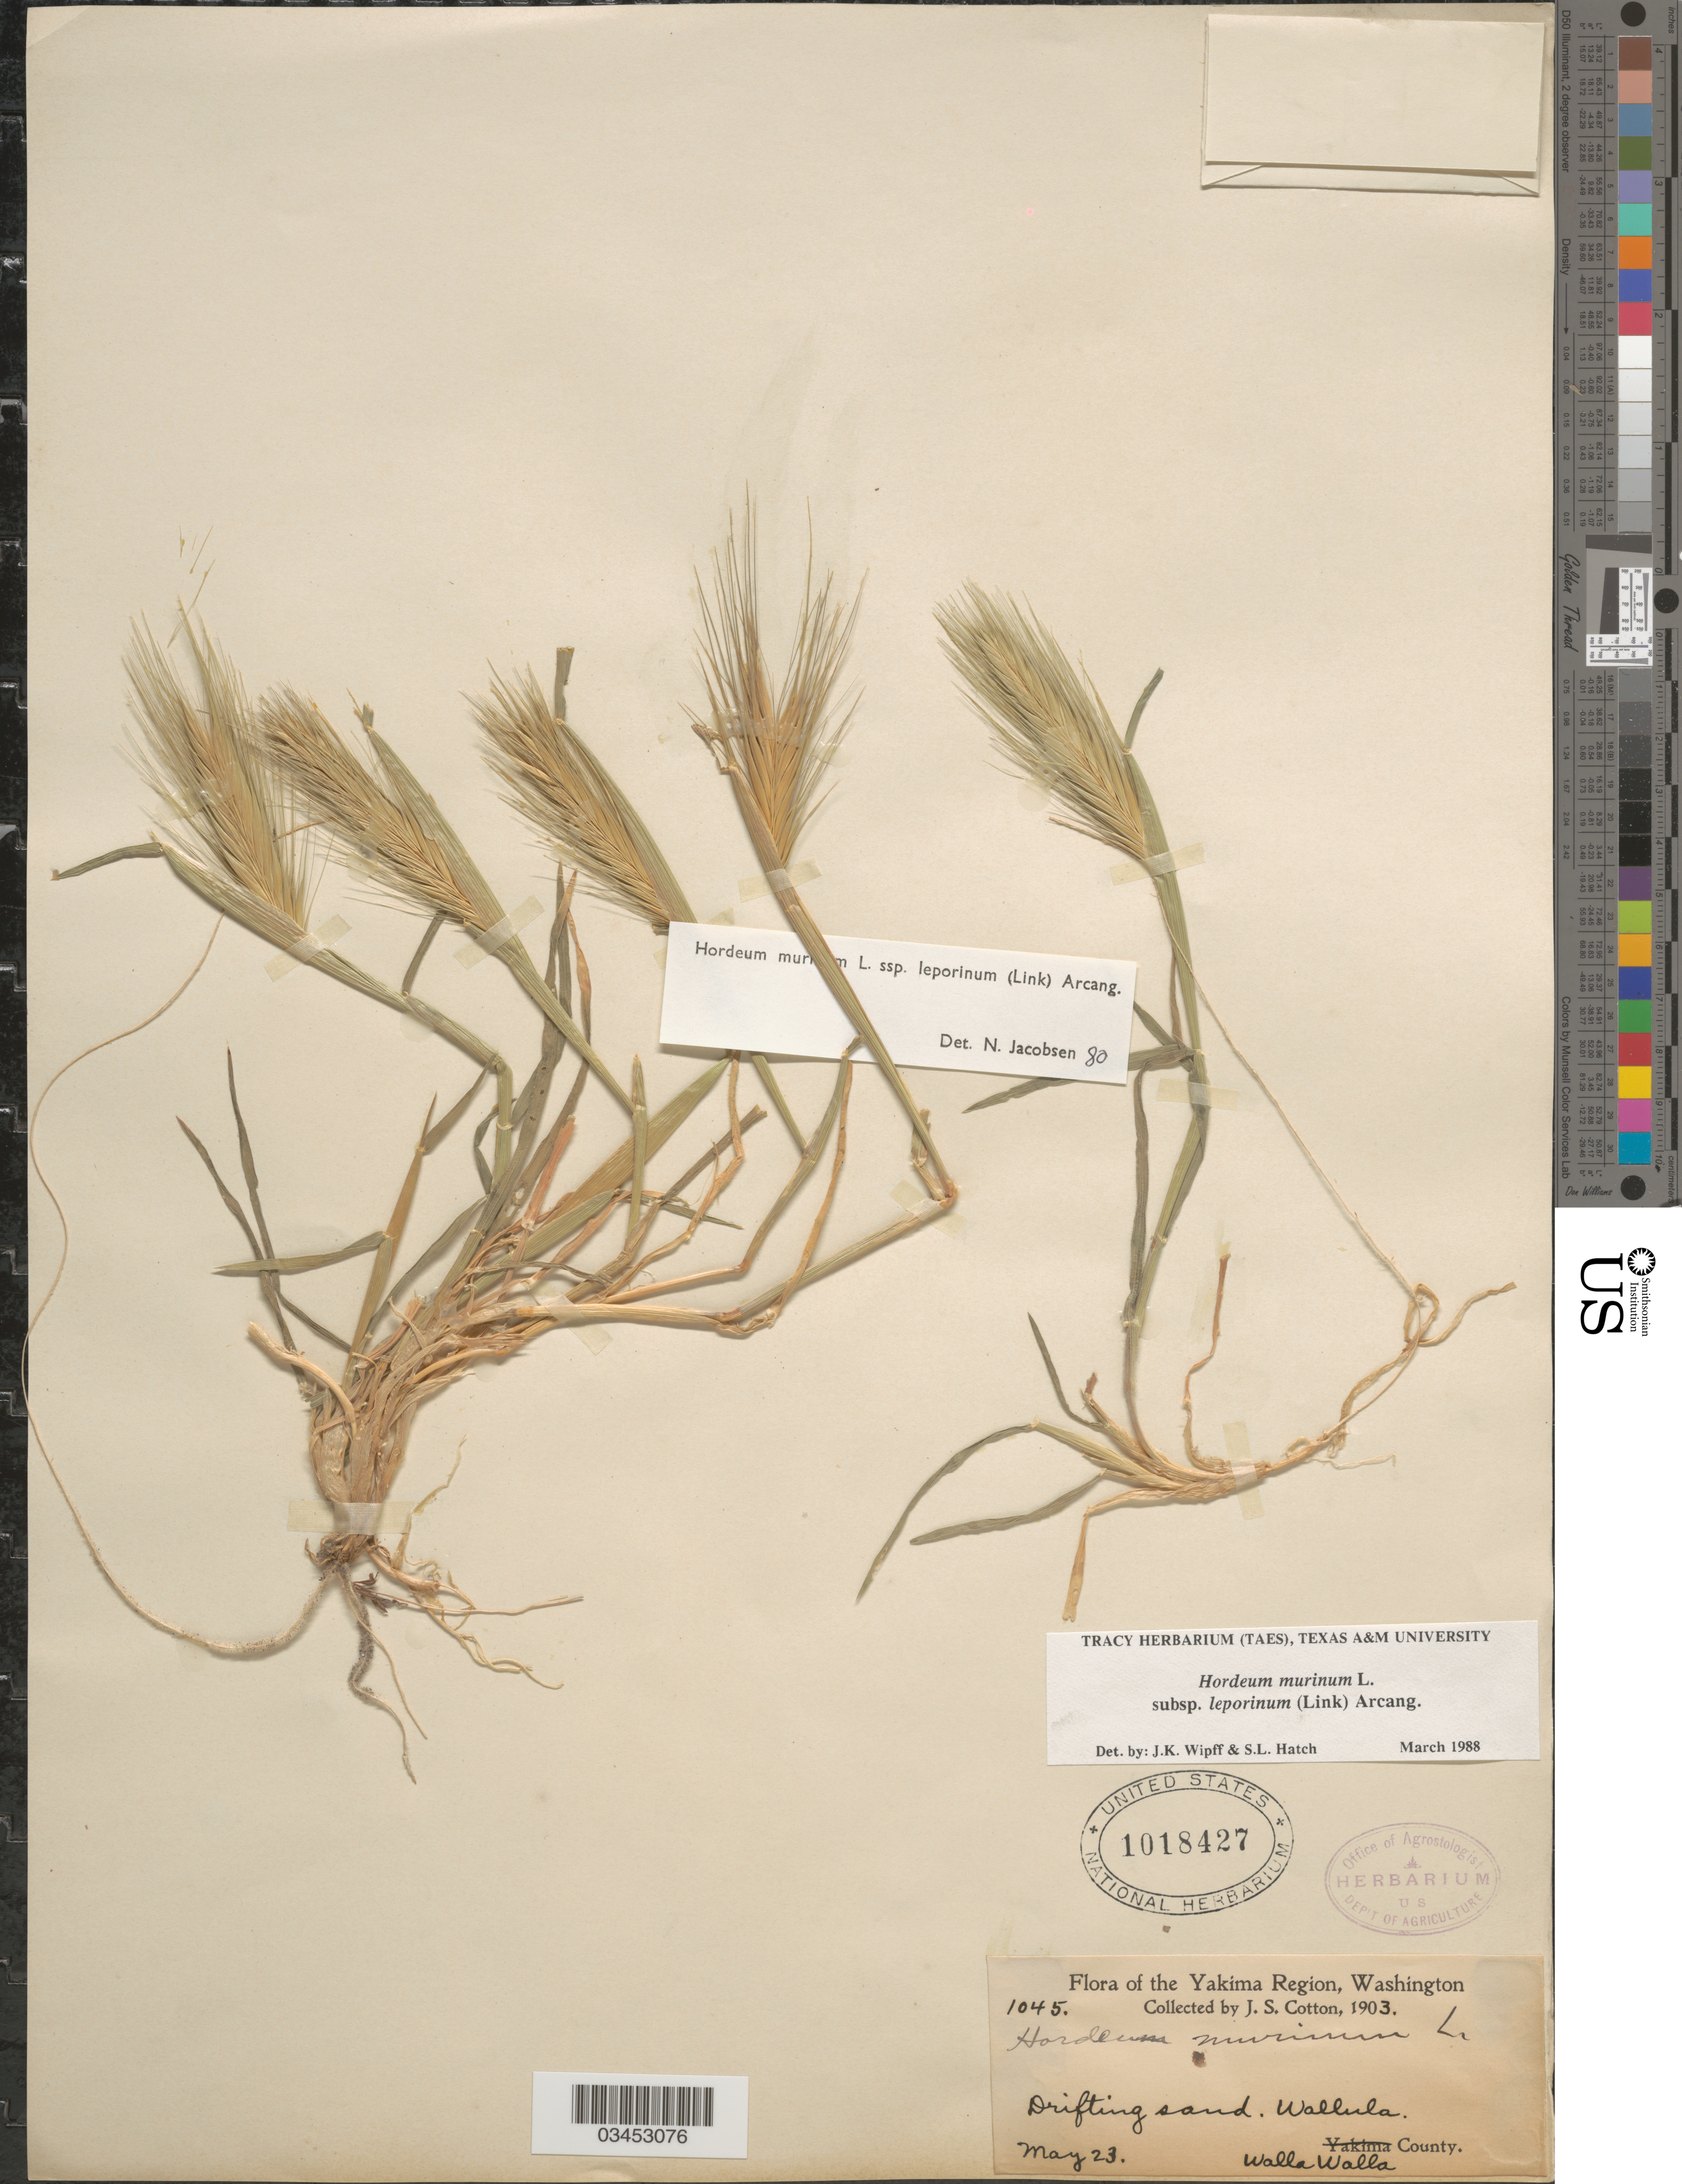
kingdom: Plantae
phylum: Tracheophyta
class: Liliopsida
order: Poales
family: Poaceae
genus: Hordeum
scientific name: Hordeum murinum subsp. leporinum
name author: (Link) Arcang.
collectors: J. S. Cotton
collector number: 1045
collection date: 1903-05-23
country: United States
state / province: Washington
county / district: Walla Walla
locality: Yakima Region. Drifting sand. Wallula. Walla Walla County.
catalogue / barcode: US 1018427